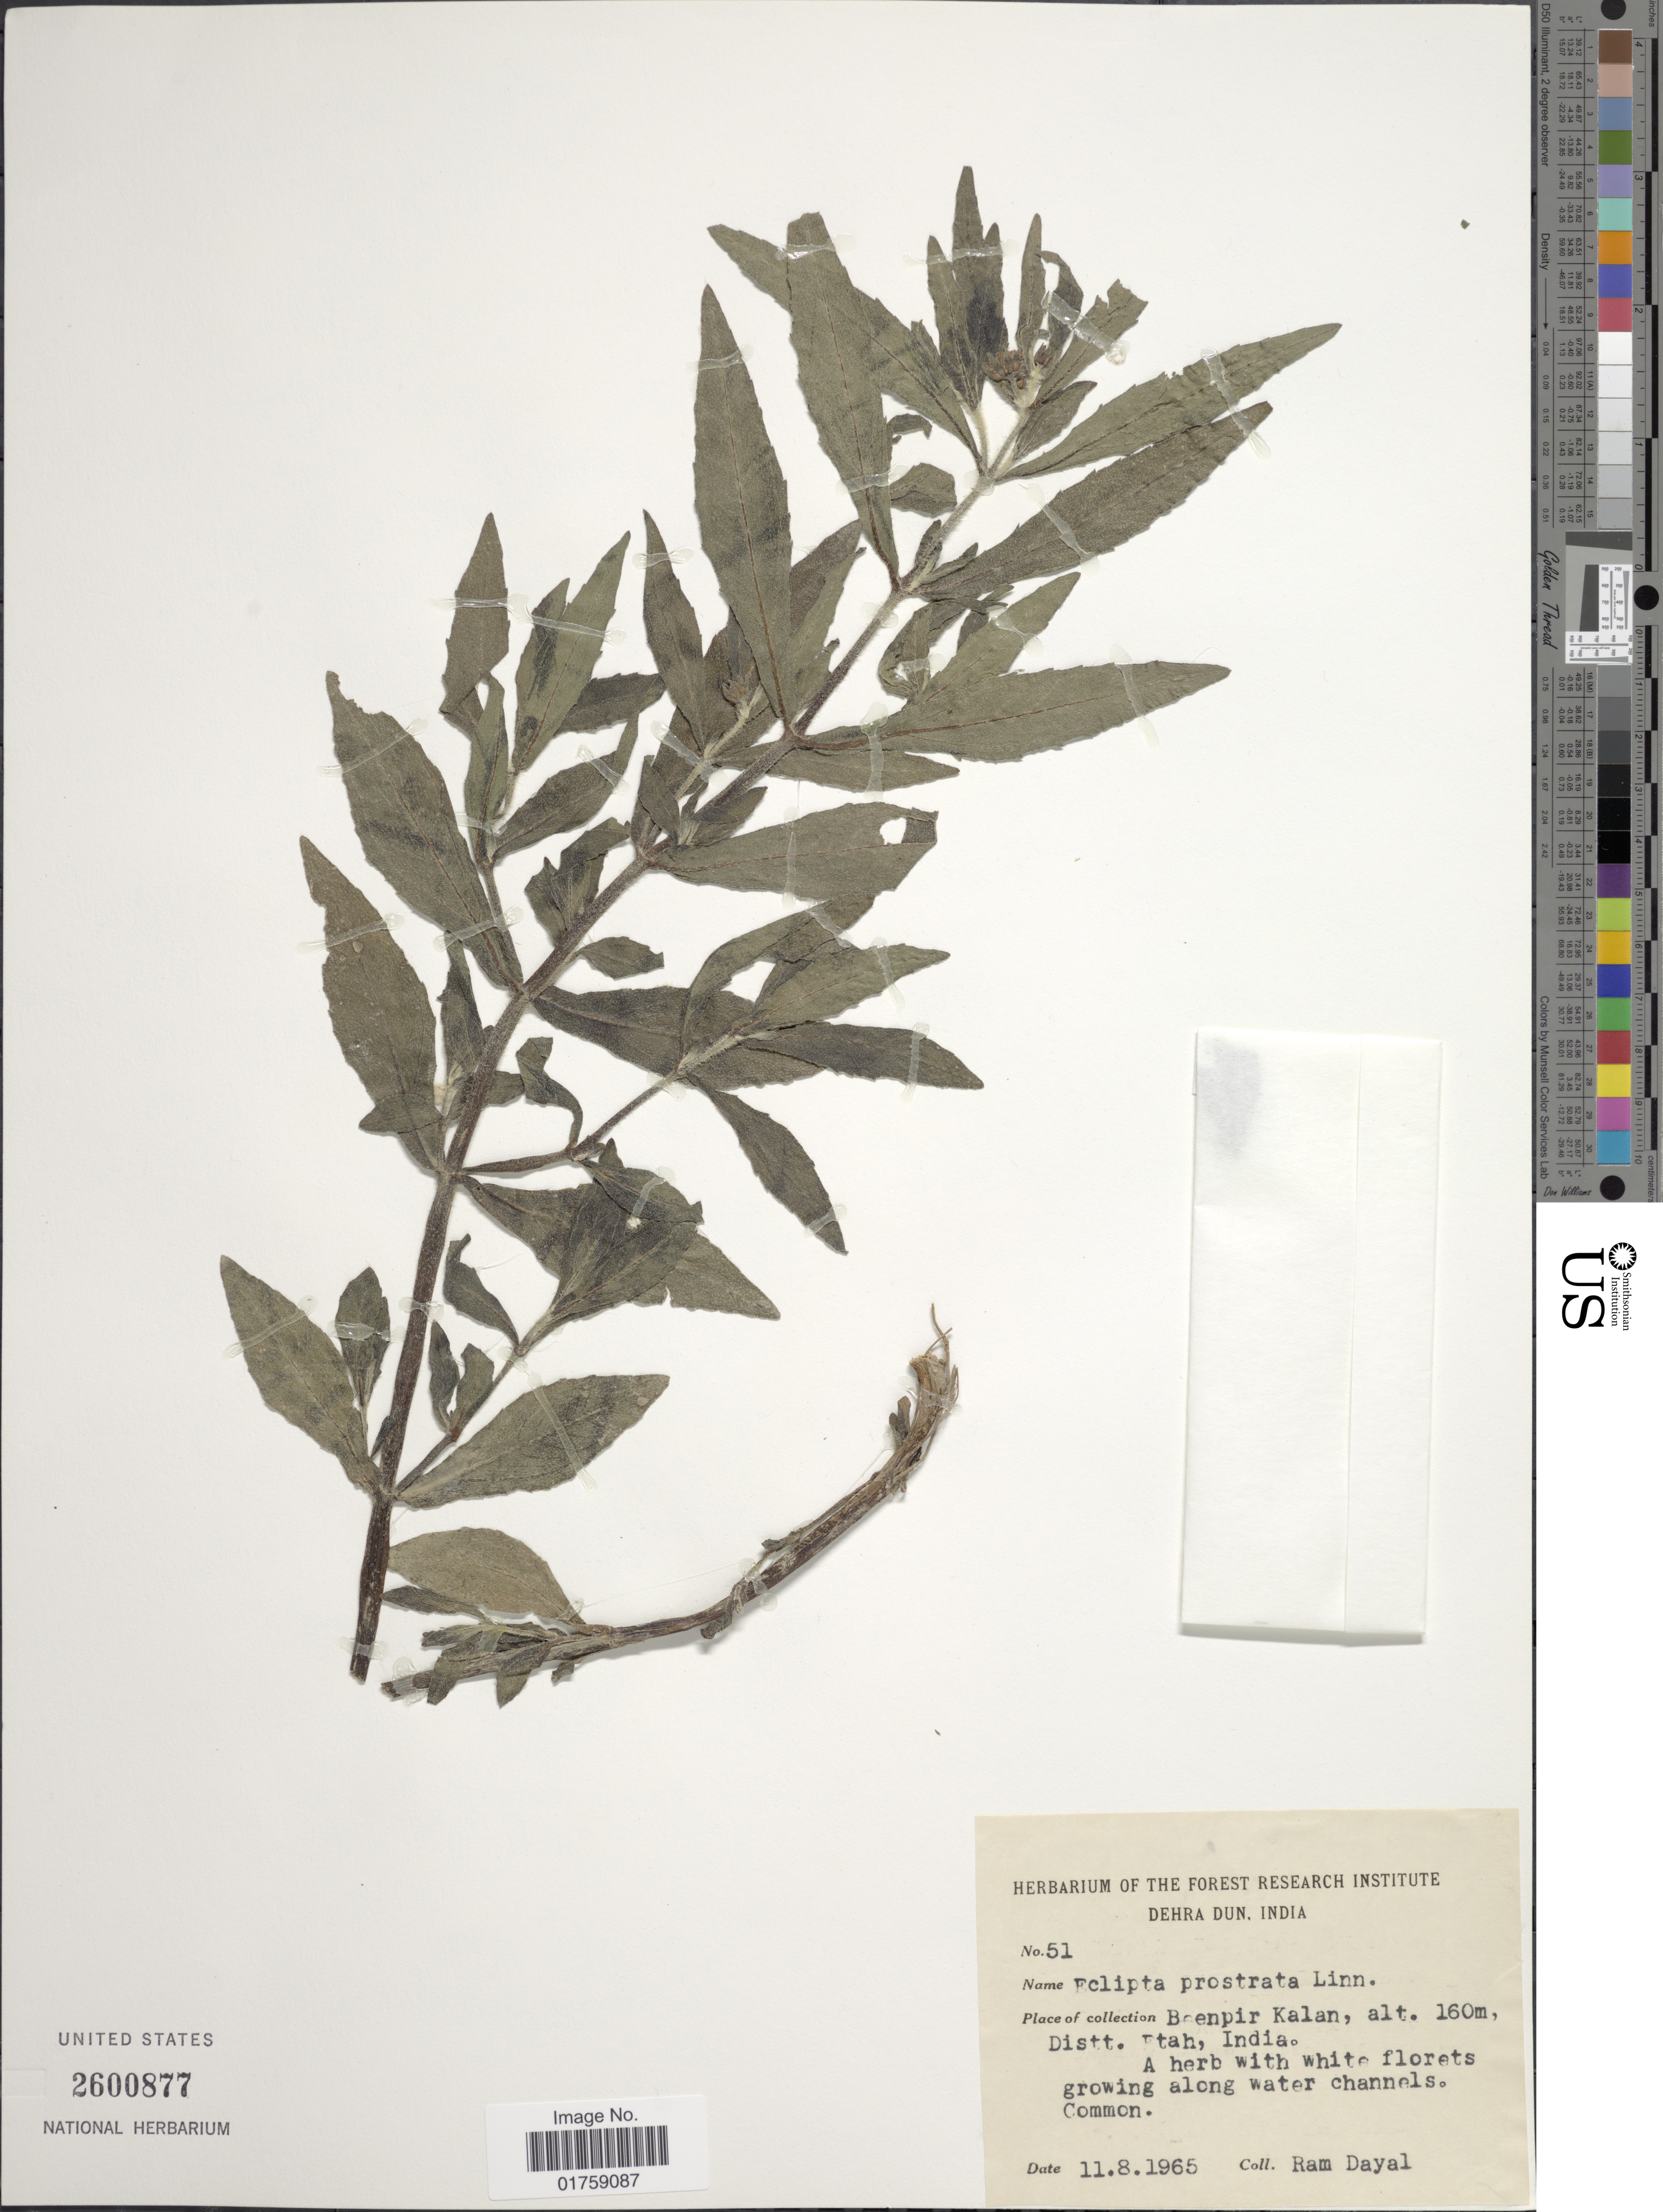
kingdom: Plantae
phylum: Tracheophyta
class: Magnoliopsida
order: Asterales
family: Asteraceae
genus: Eclipta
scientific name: Eclipta prostrata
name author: (L.) L.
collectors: R. Dayal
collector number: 51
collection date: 1965-08-11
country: India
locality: Dehra Dun, India. Boepir Kalan. Distt. Etah, India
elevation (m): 160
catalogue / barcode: US 2600877